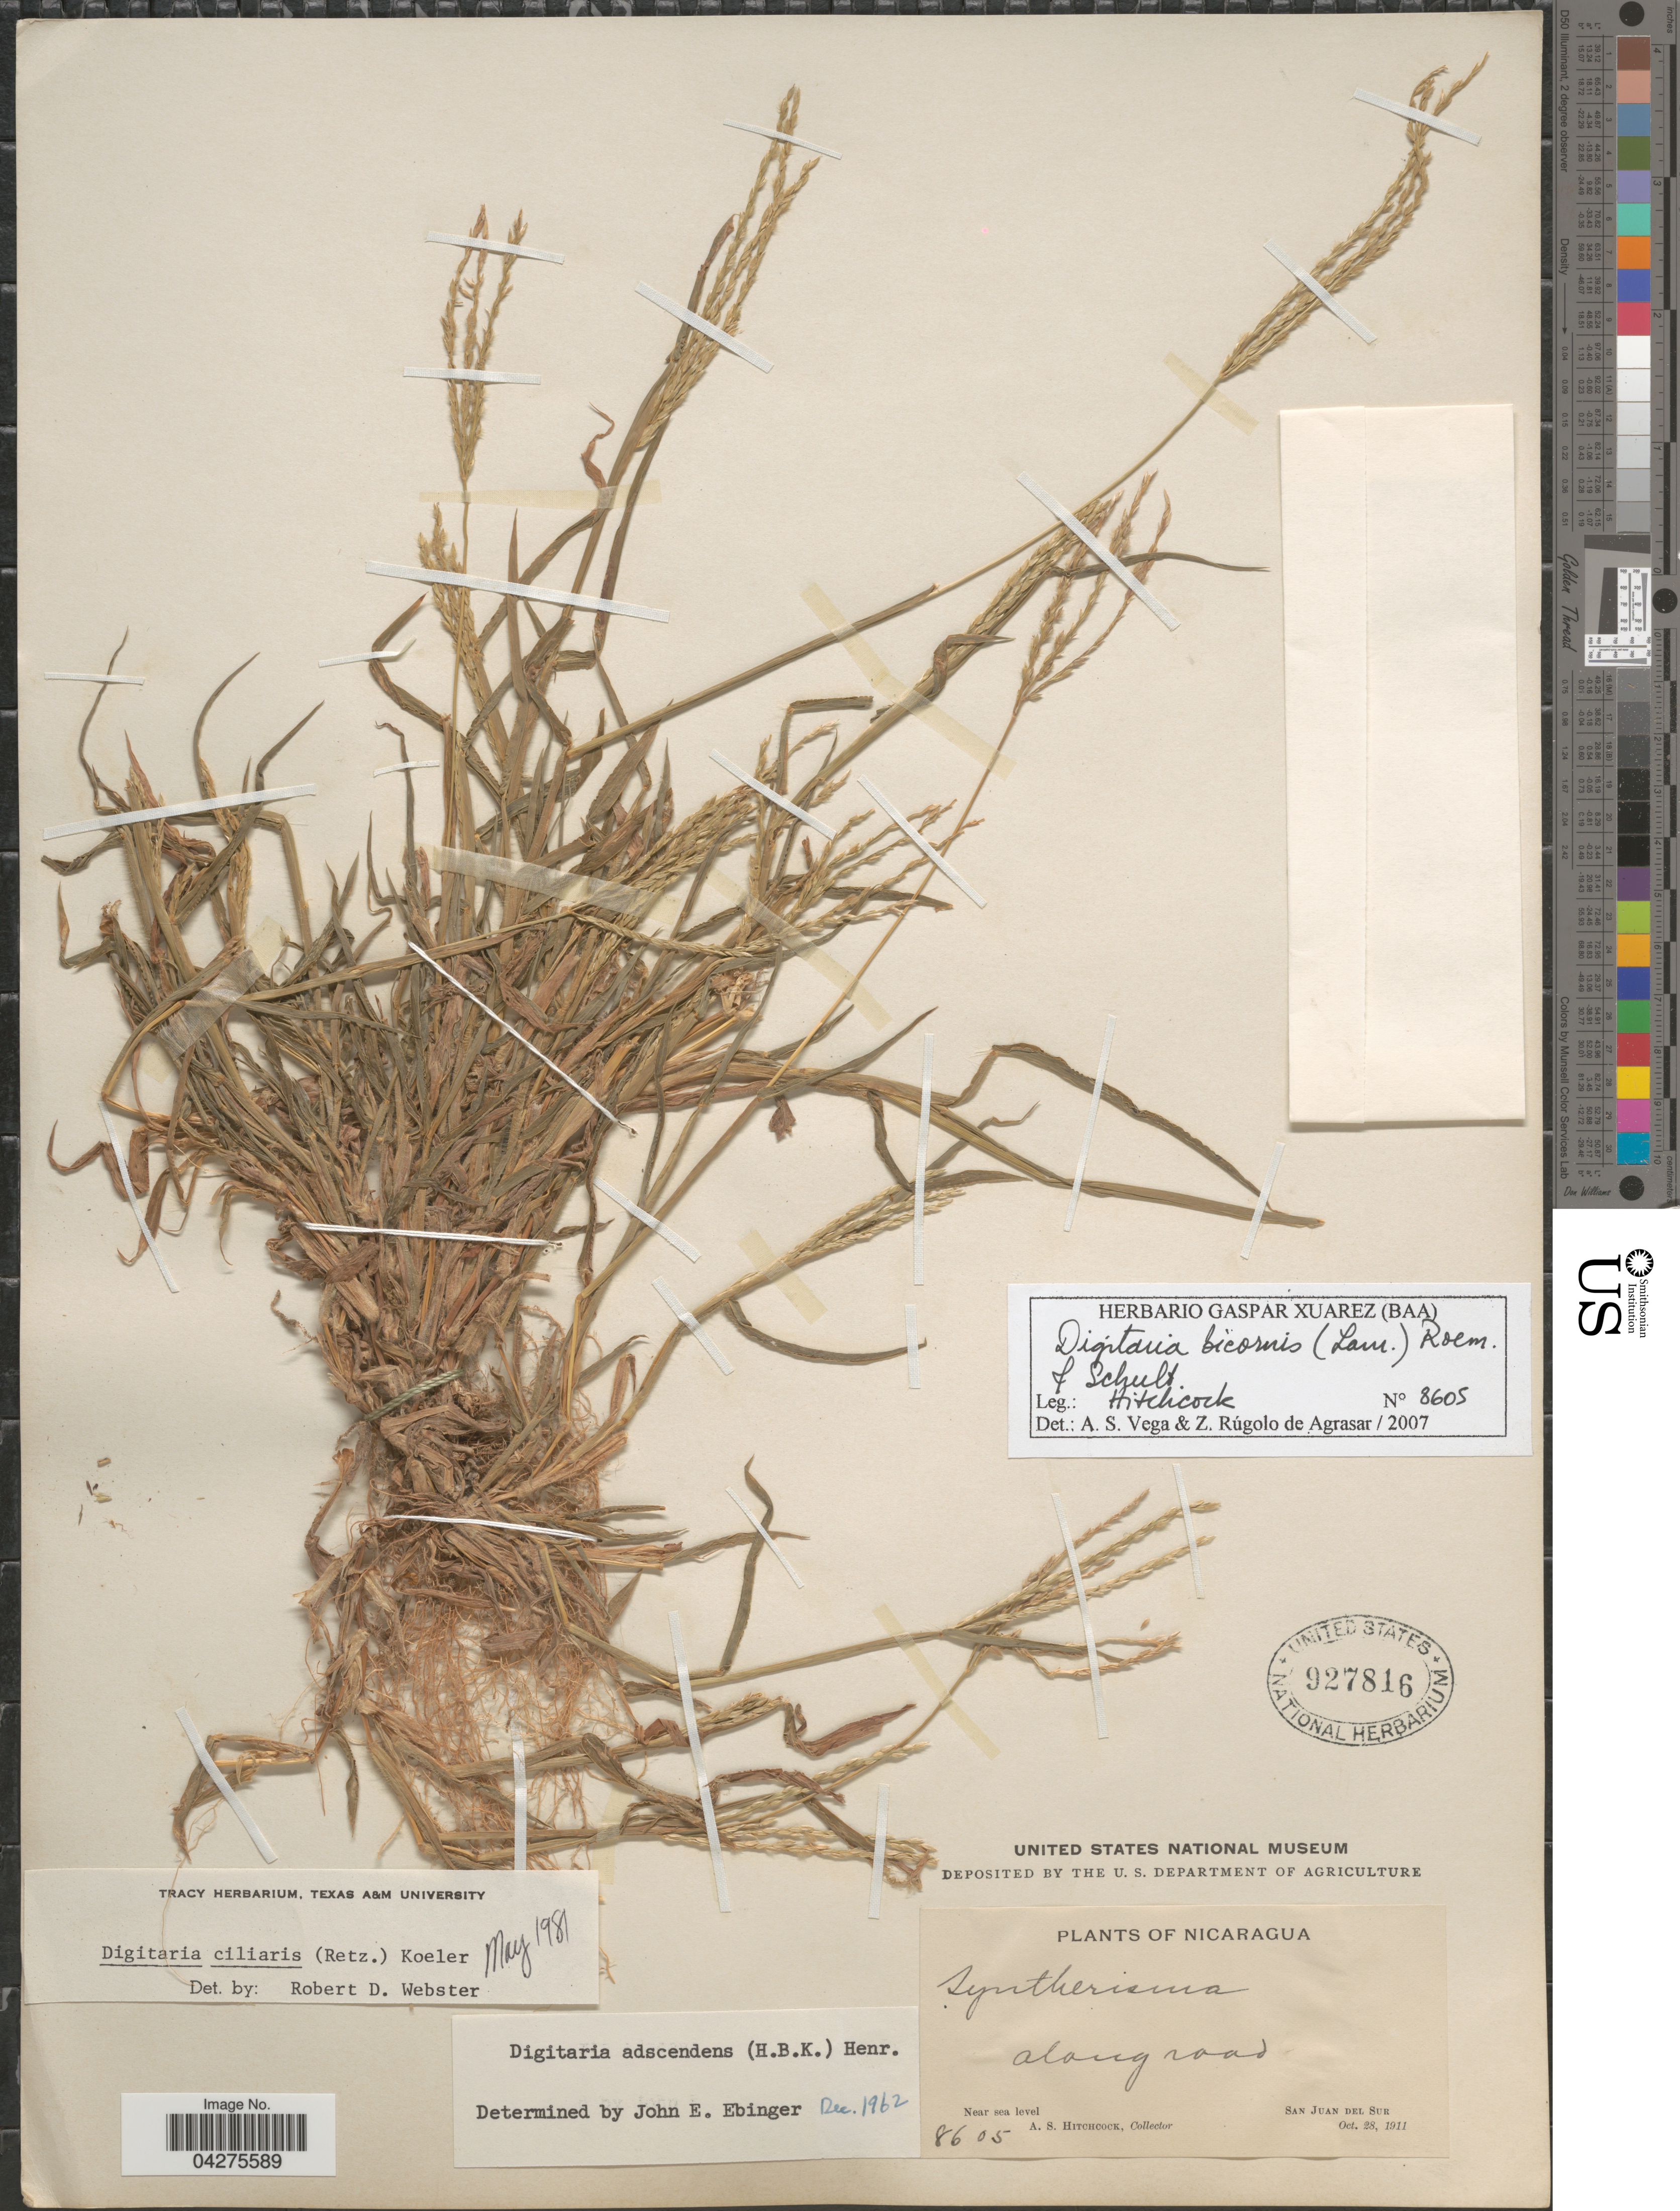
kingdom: Plantae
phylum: Tracheophyta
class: Liliopsida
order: Poales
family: Poaceae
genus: Digitaria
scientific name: Digitaria bicornis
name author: (Lam.) Roem. & Schult.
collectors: A. S. Hitchcock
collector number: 8605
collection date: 1911-10-28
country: Nicaragua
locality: Along road. San Juan del Sur.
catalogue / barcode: US 927816